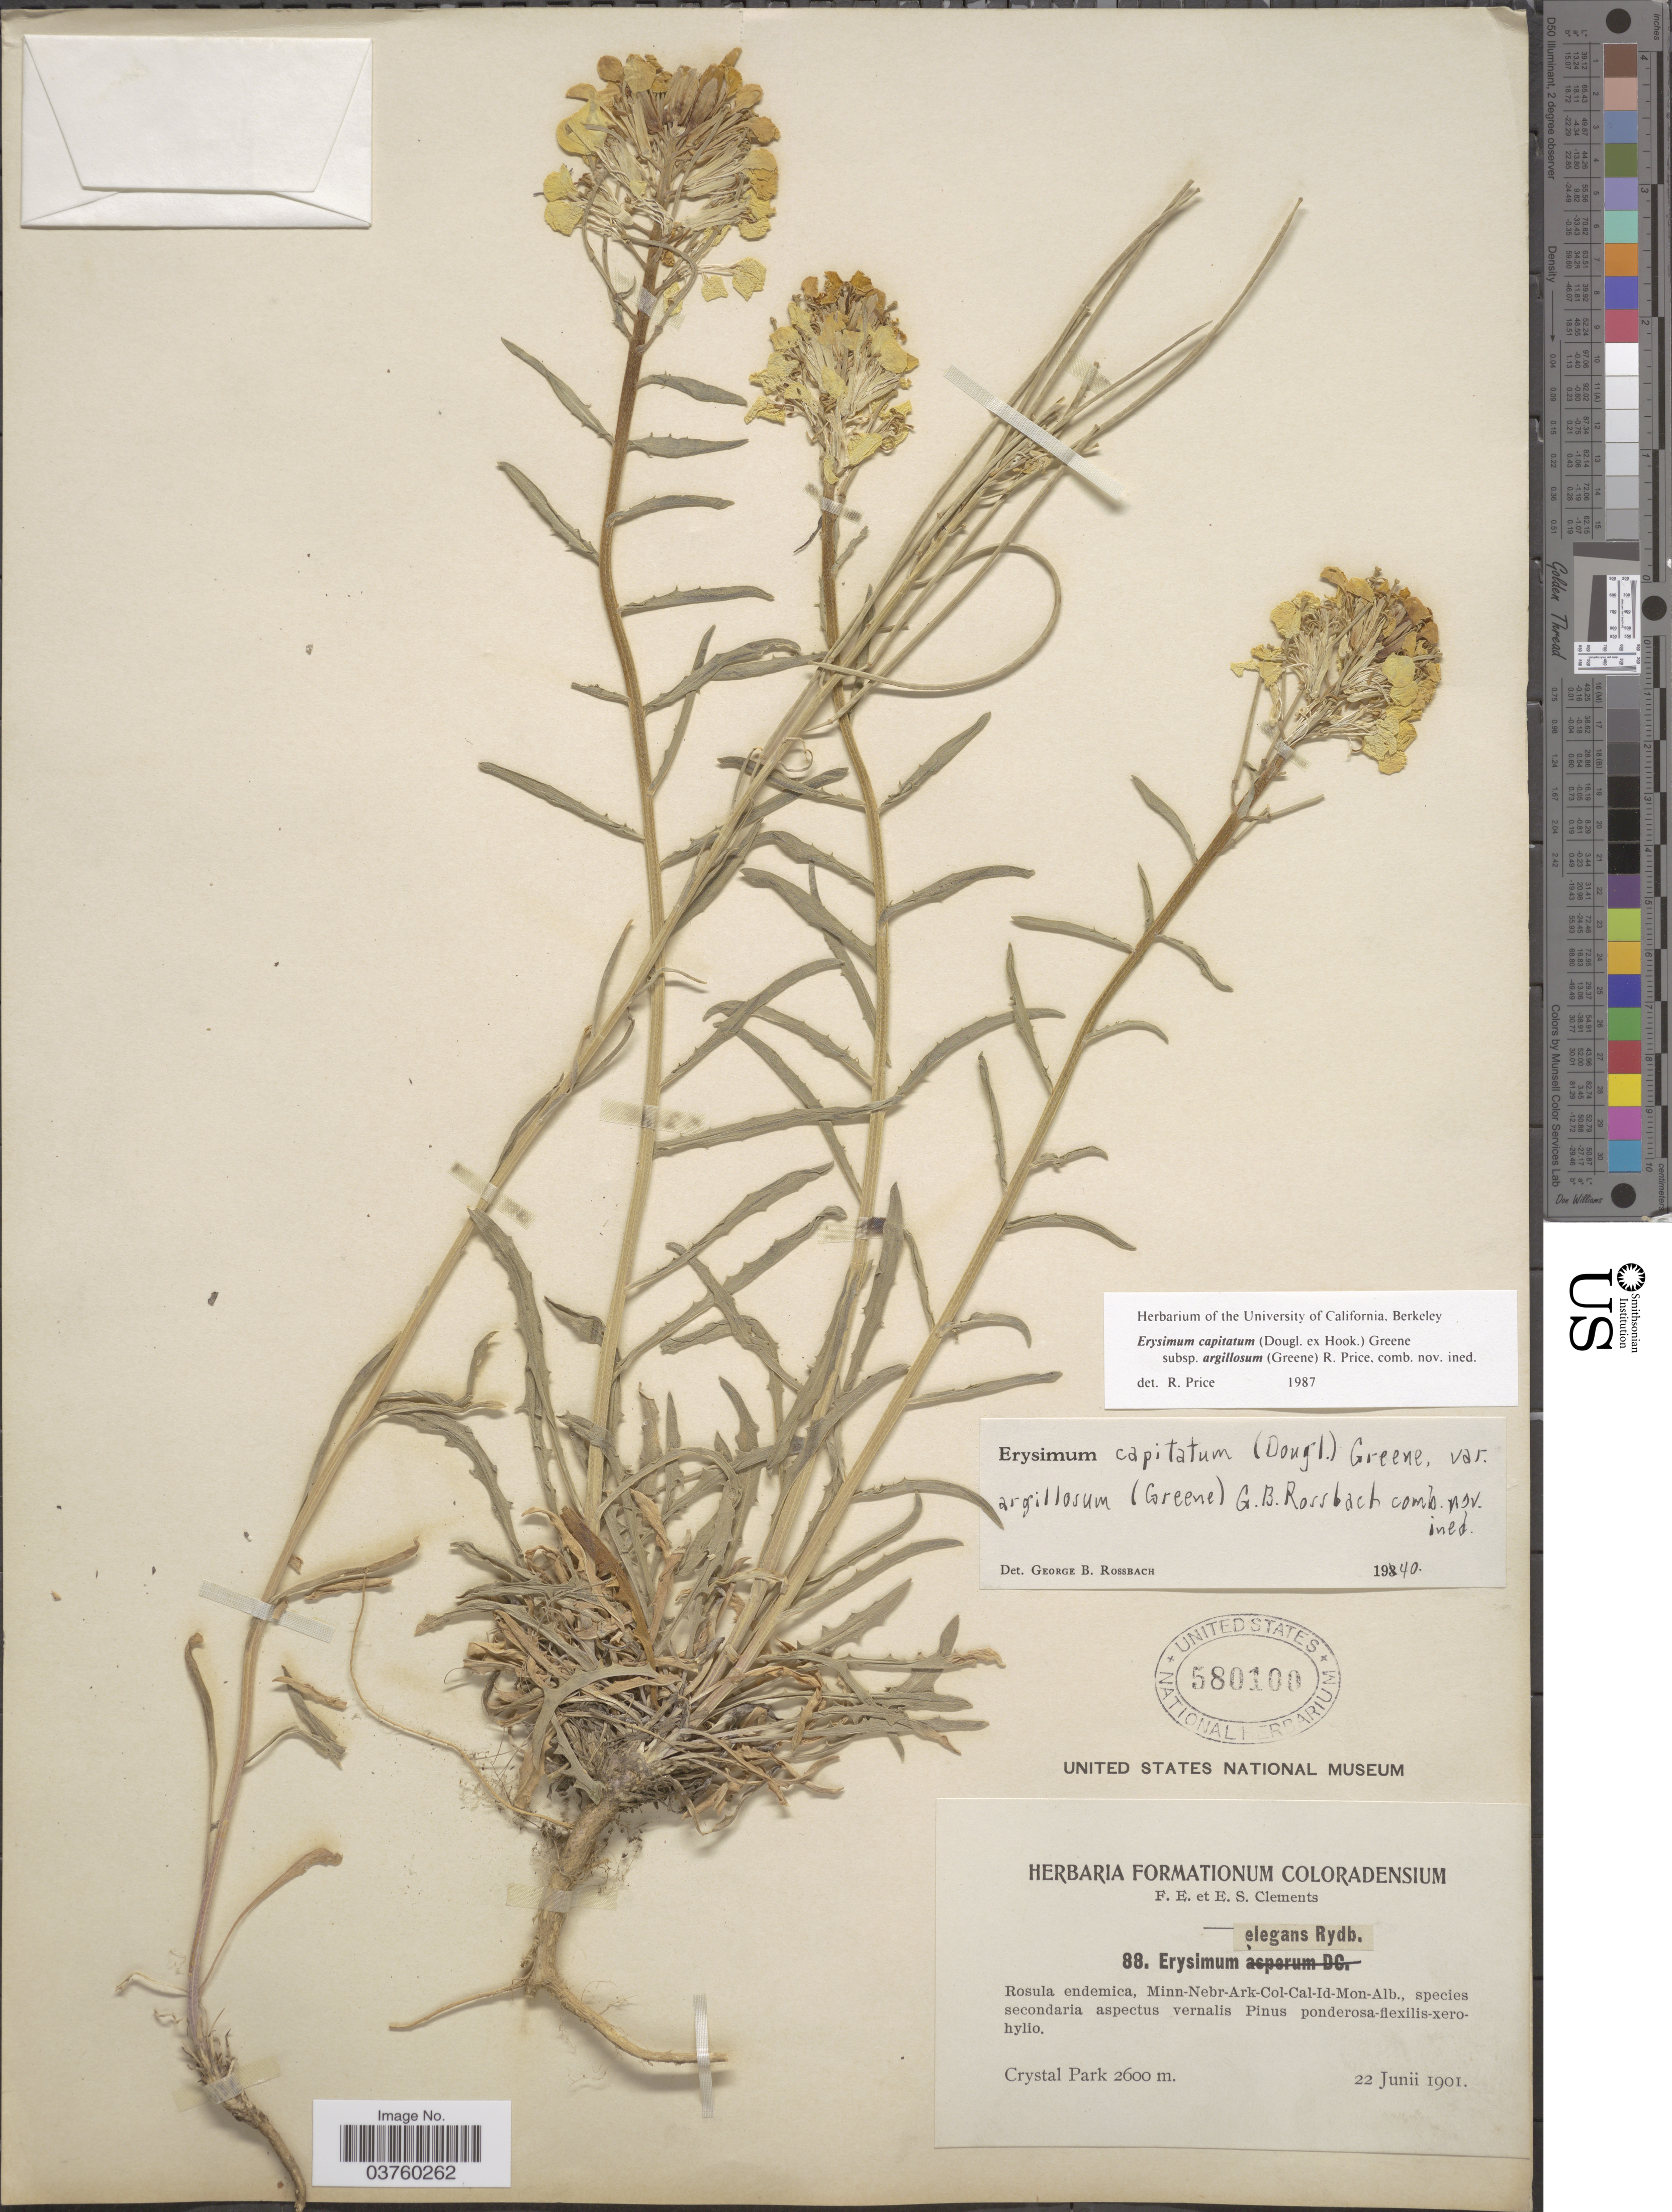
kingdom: Plantae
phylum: Tracheophyta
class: Magnoliopsida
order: Brassicales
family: Brassicaceae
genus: Erysimum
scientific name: Erysimum capitatum var. argillosum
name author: (Greene) R.J. Davis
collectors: F. E. Clements & E. S. Clements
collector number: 88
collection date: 1901-06-22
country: United States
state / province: Colorado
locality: Crystal Park.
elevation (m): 2600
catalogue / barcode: US 580100